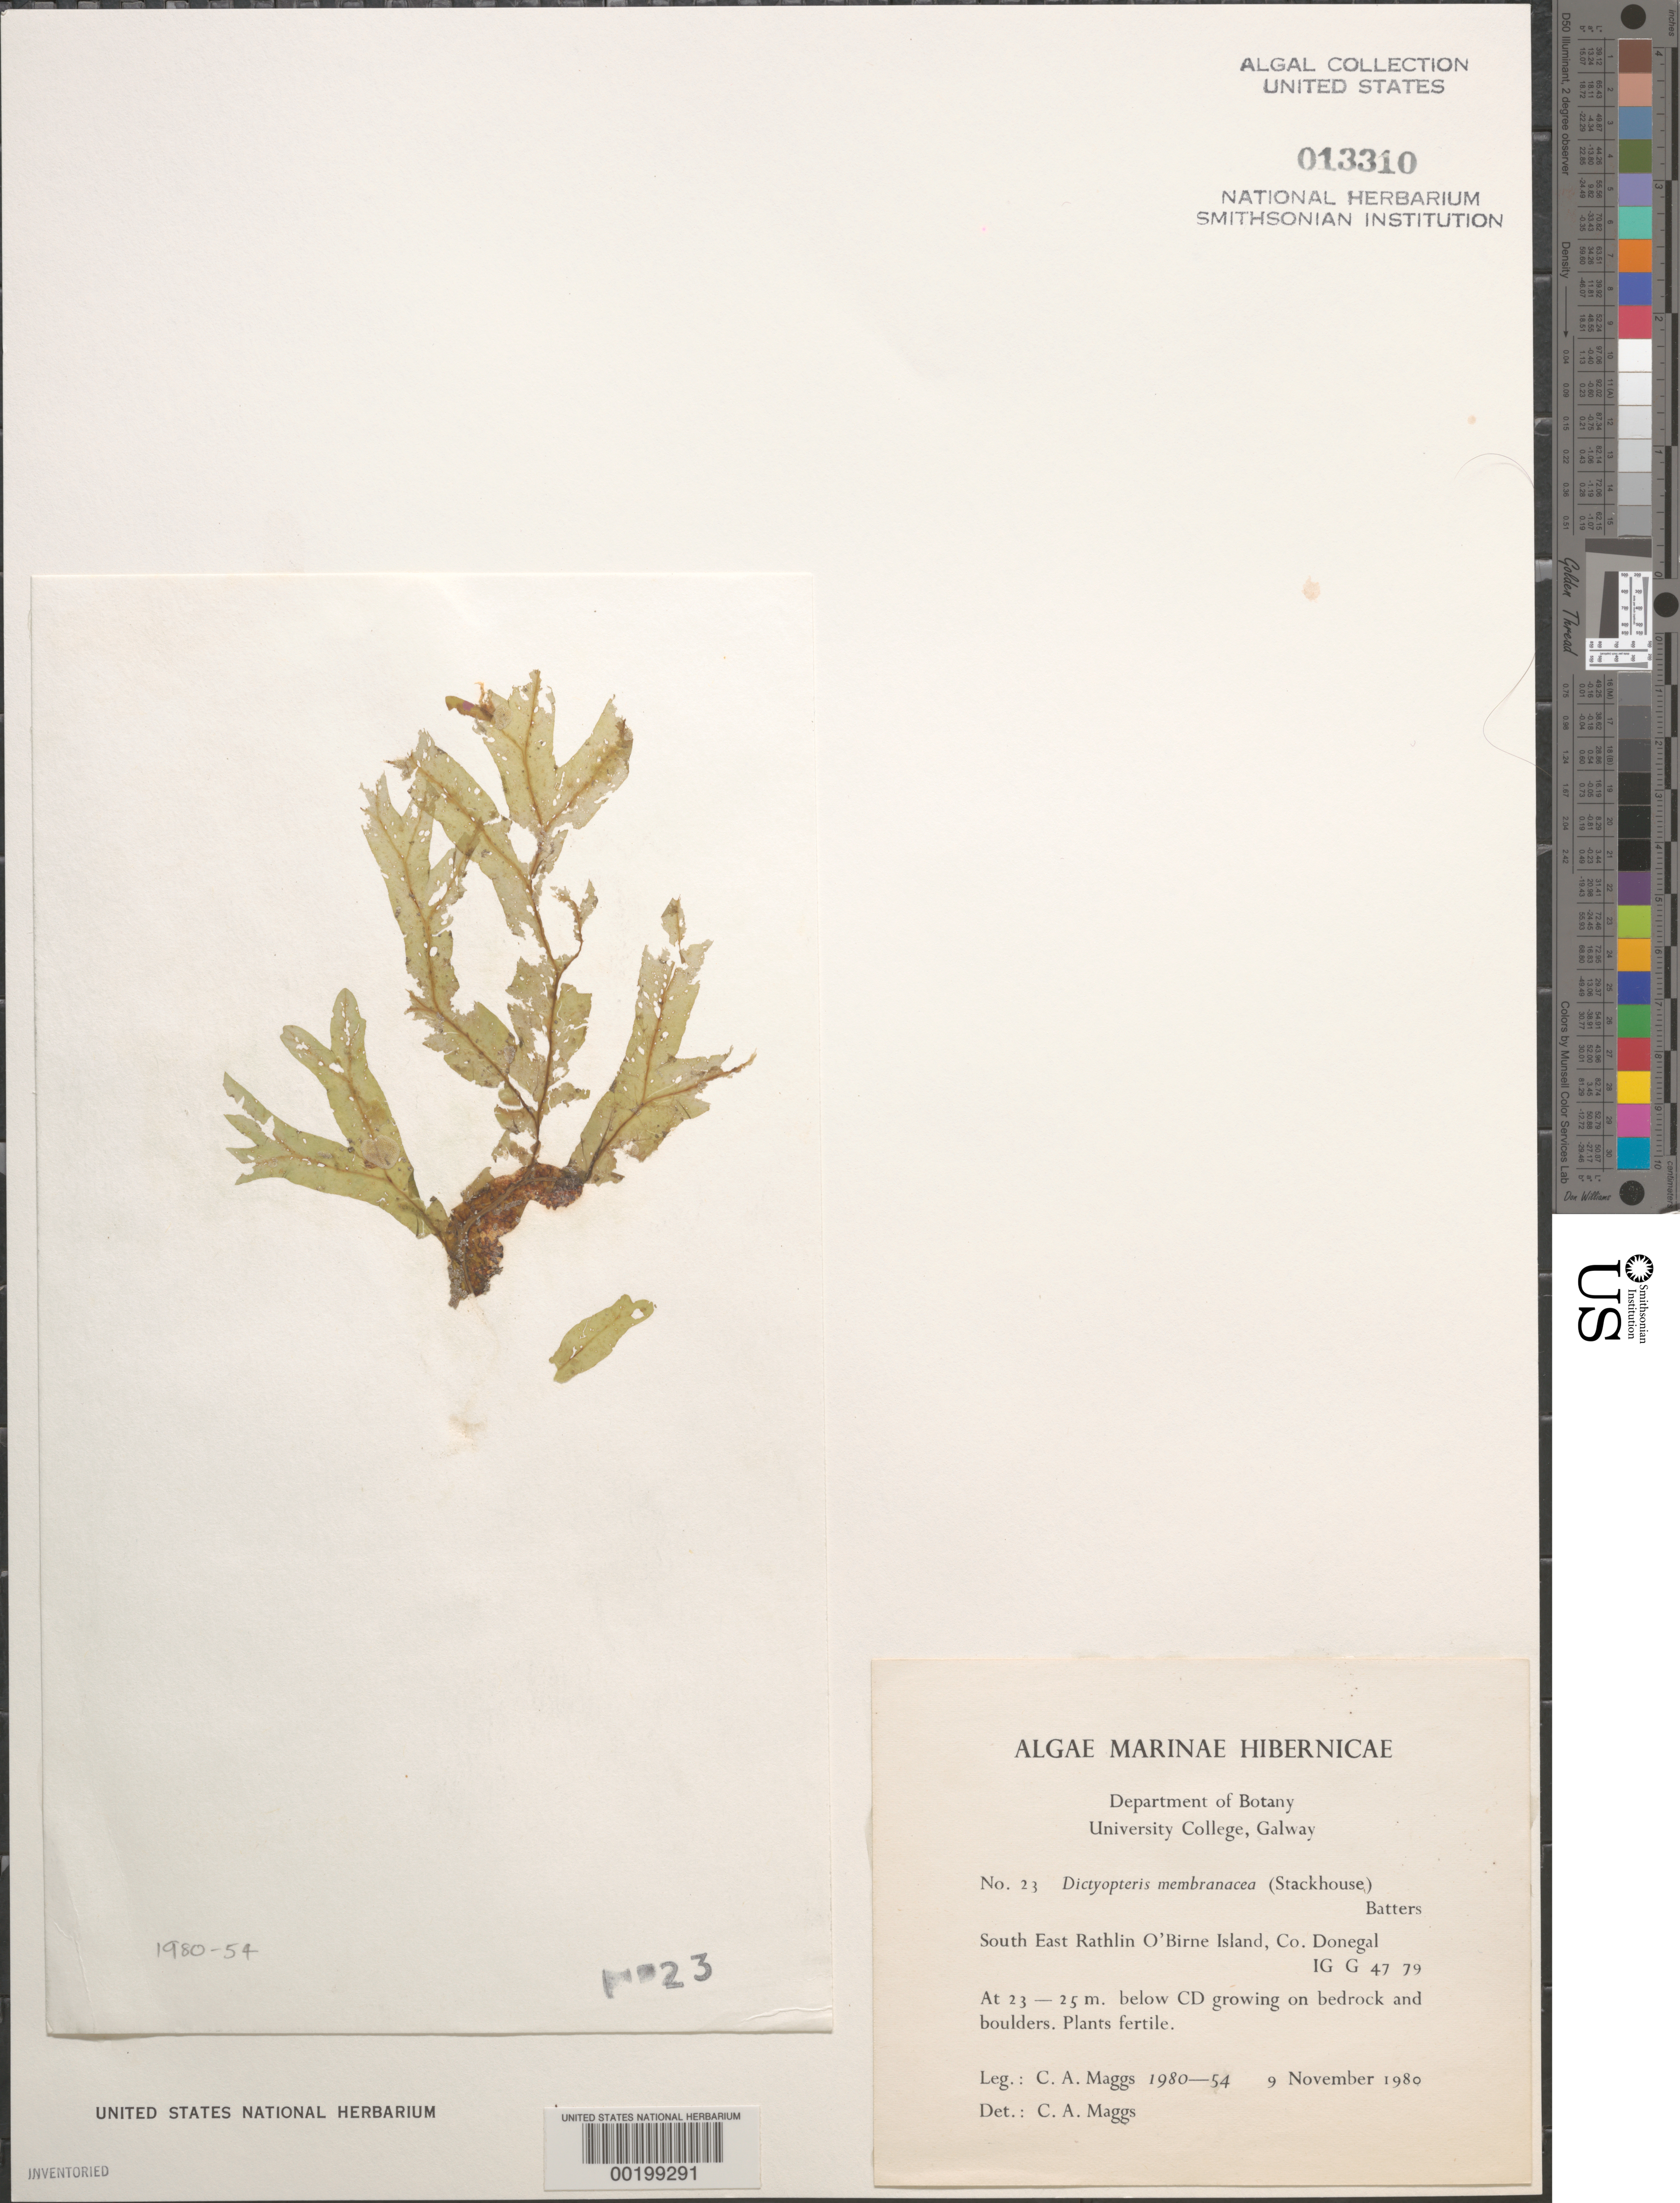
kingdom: Chromista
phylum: Ochrophyta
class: Phaeophyceae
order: Dictyotales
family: Dictyotaceae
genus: Dictyopteris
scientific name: Dictyopteris polypodioides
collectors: C. Maggs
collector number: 1980-54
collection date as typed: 09 Nov 1980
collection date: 1980-11-09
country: Ireland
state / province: Ulster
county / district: Donegal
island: Rathlin O'Birne Island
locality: South east part of island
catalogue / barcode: US 13310